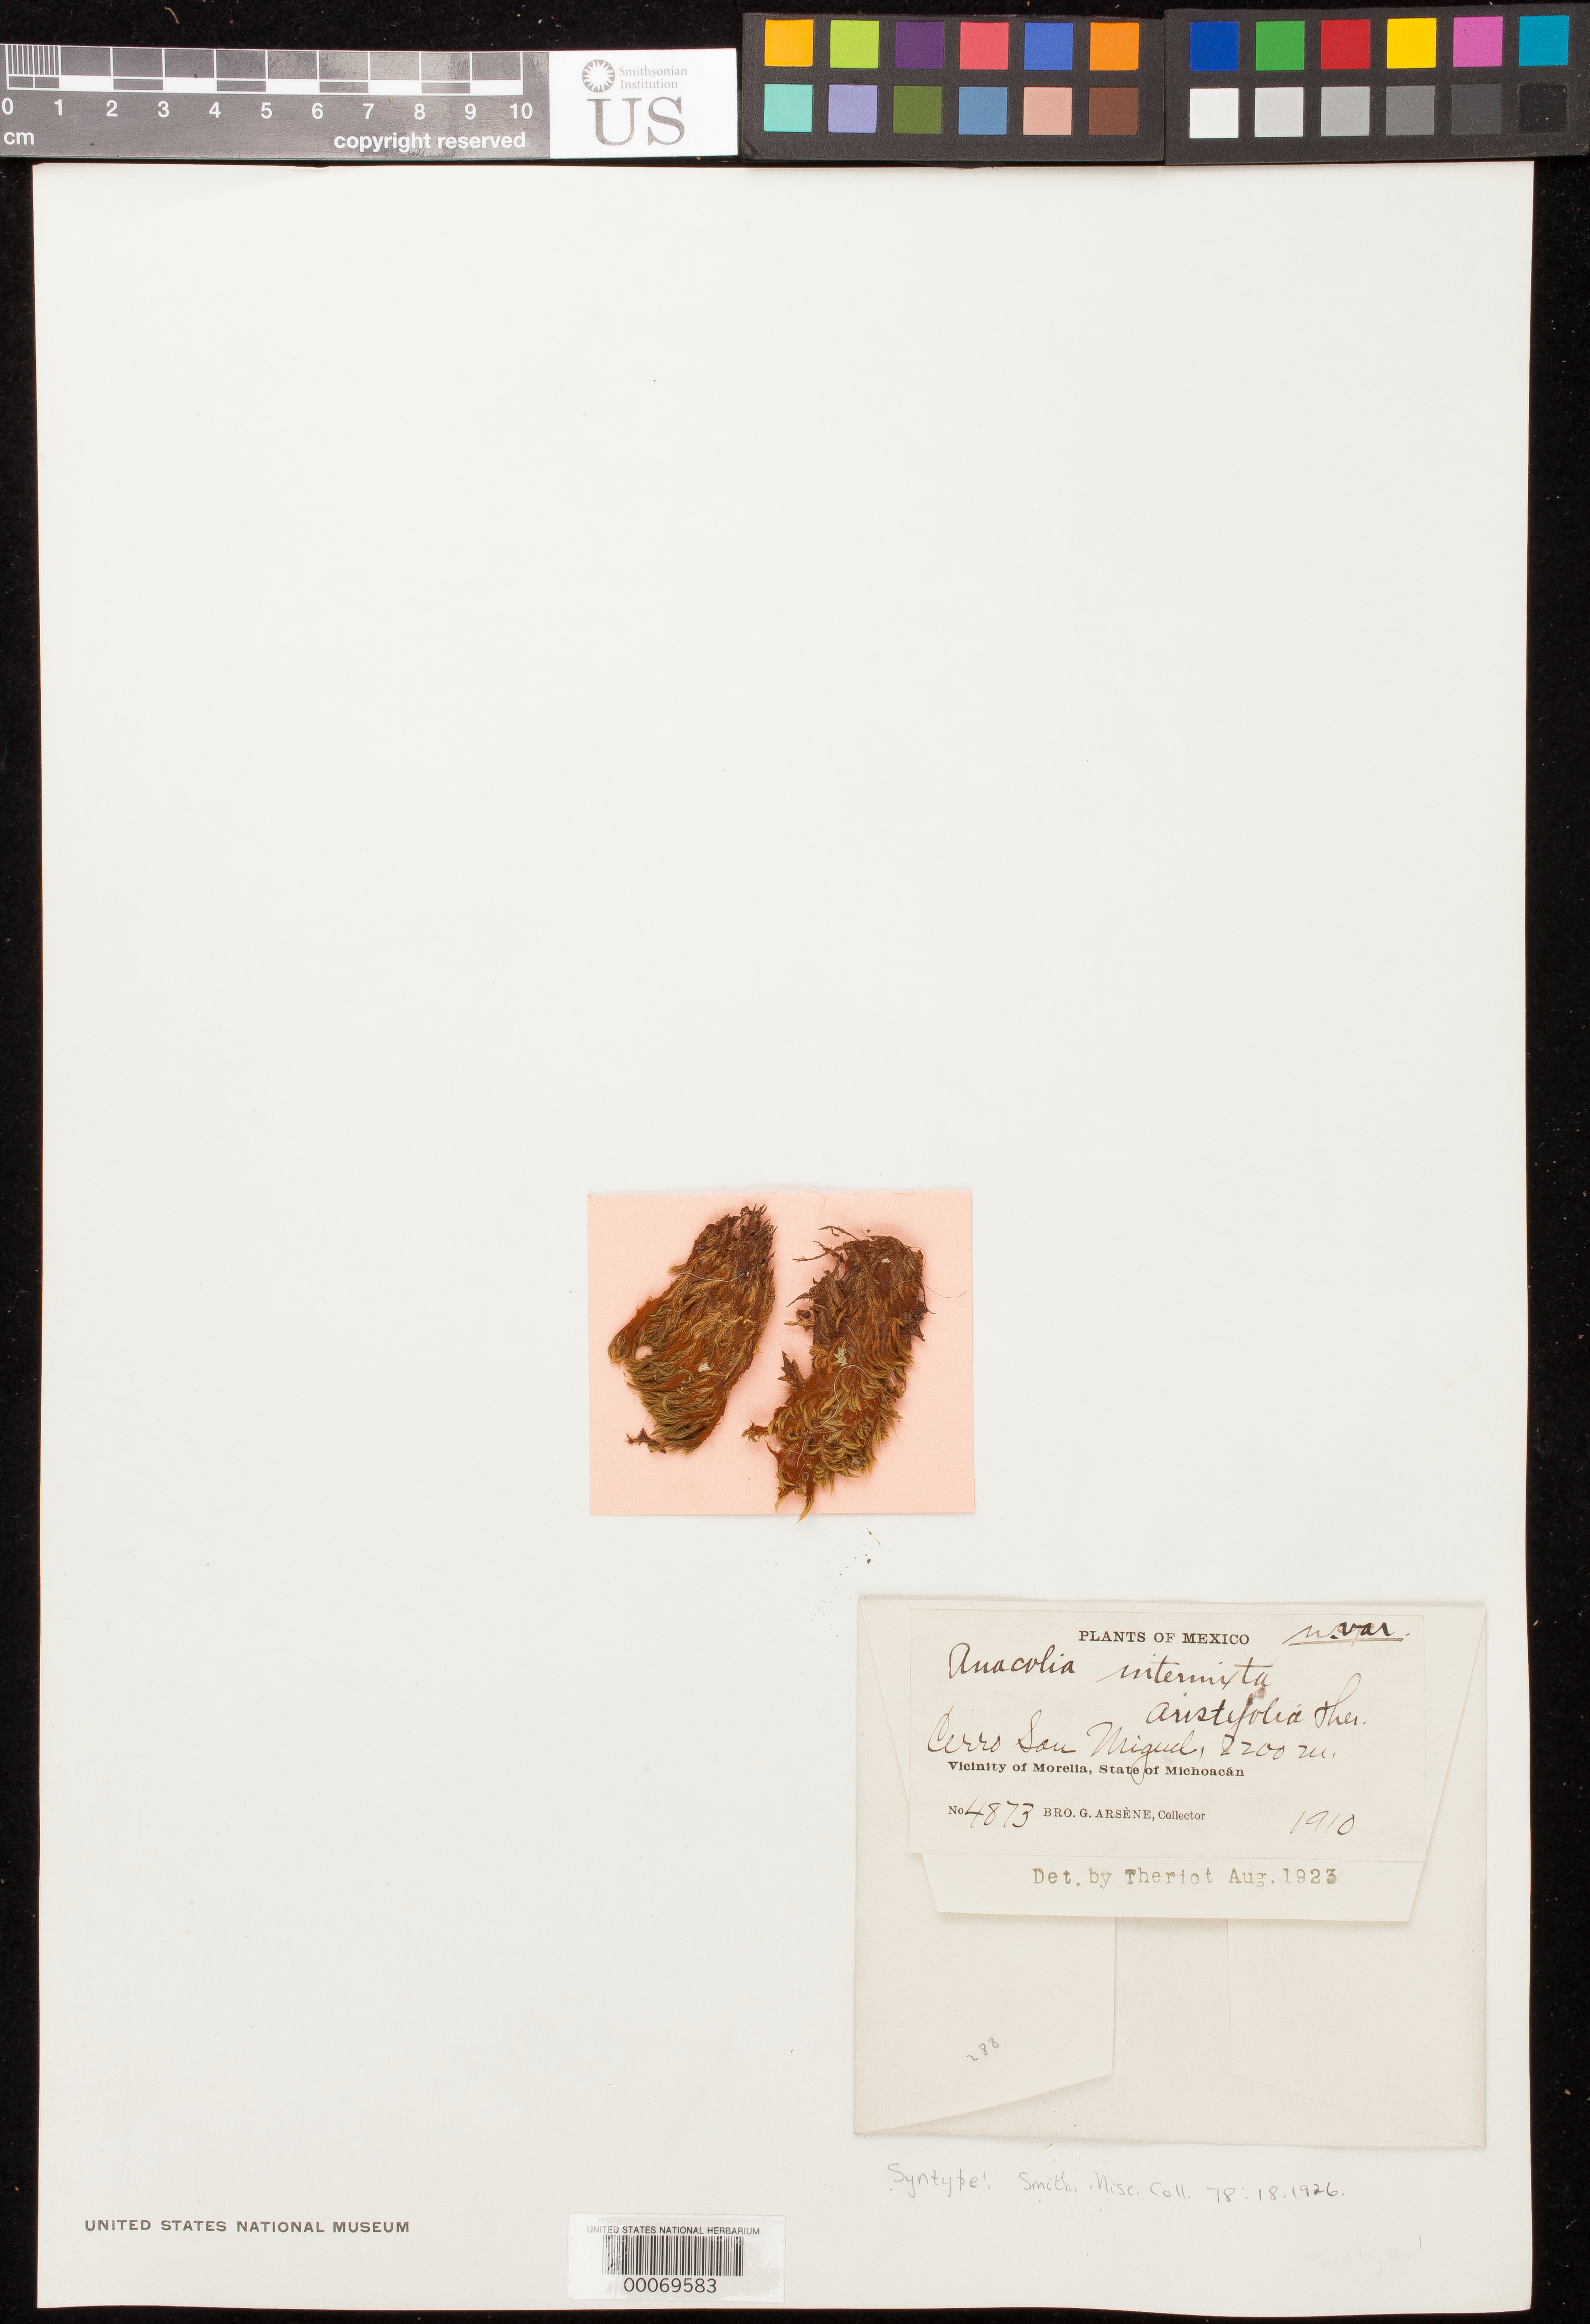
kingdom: Plantae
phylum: Bryophyta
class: Bryopsida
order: Bartramiales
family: Bartramiaceae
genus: Anacolia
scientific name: Anacolia intermixta var. aristifolia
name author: Thér.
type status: Syntype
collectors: Bro. G. Arsène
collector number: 4873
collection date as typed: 1910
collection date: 1910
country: Mexico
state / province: Michoacán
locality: Vicinity of Morelia.